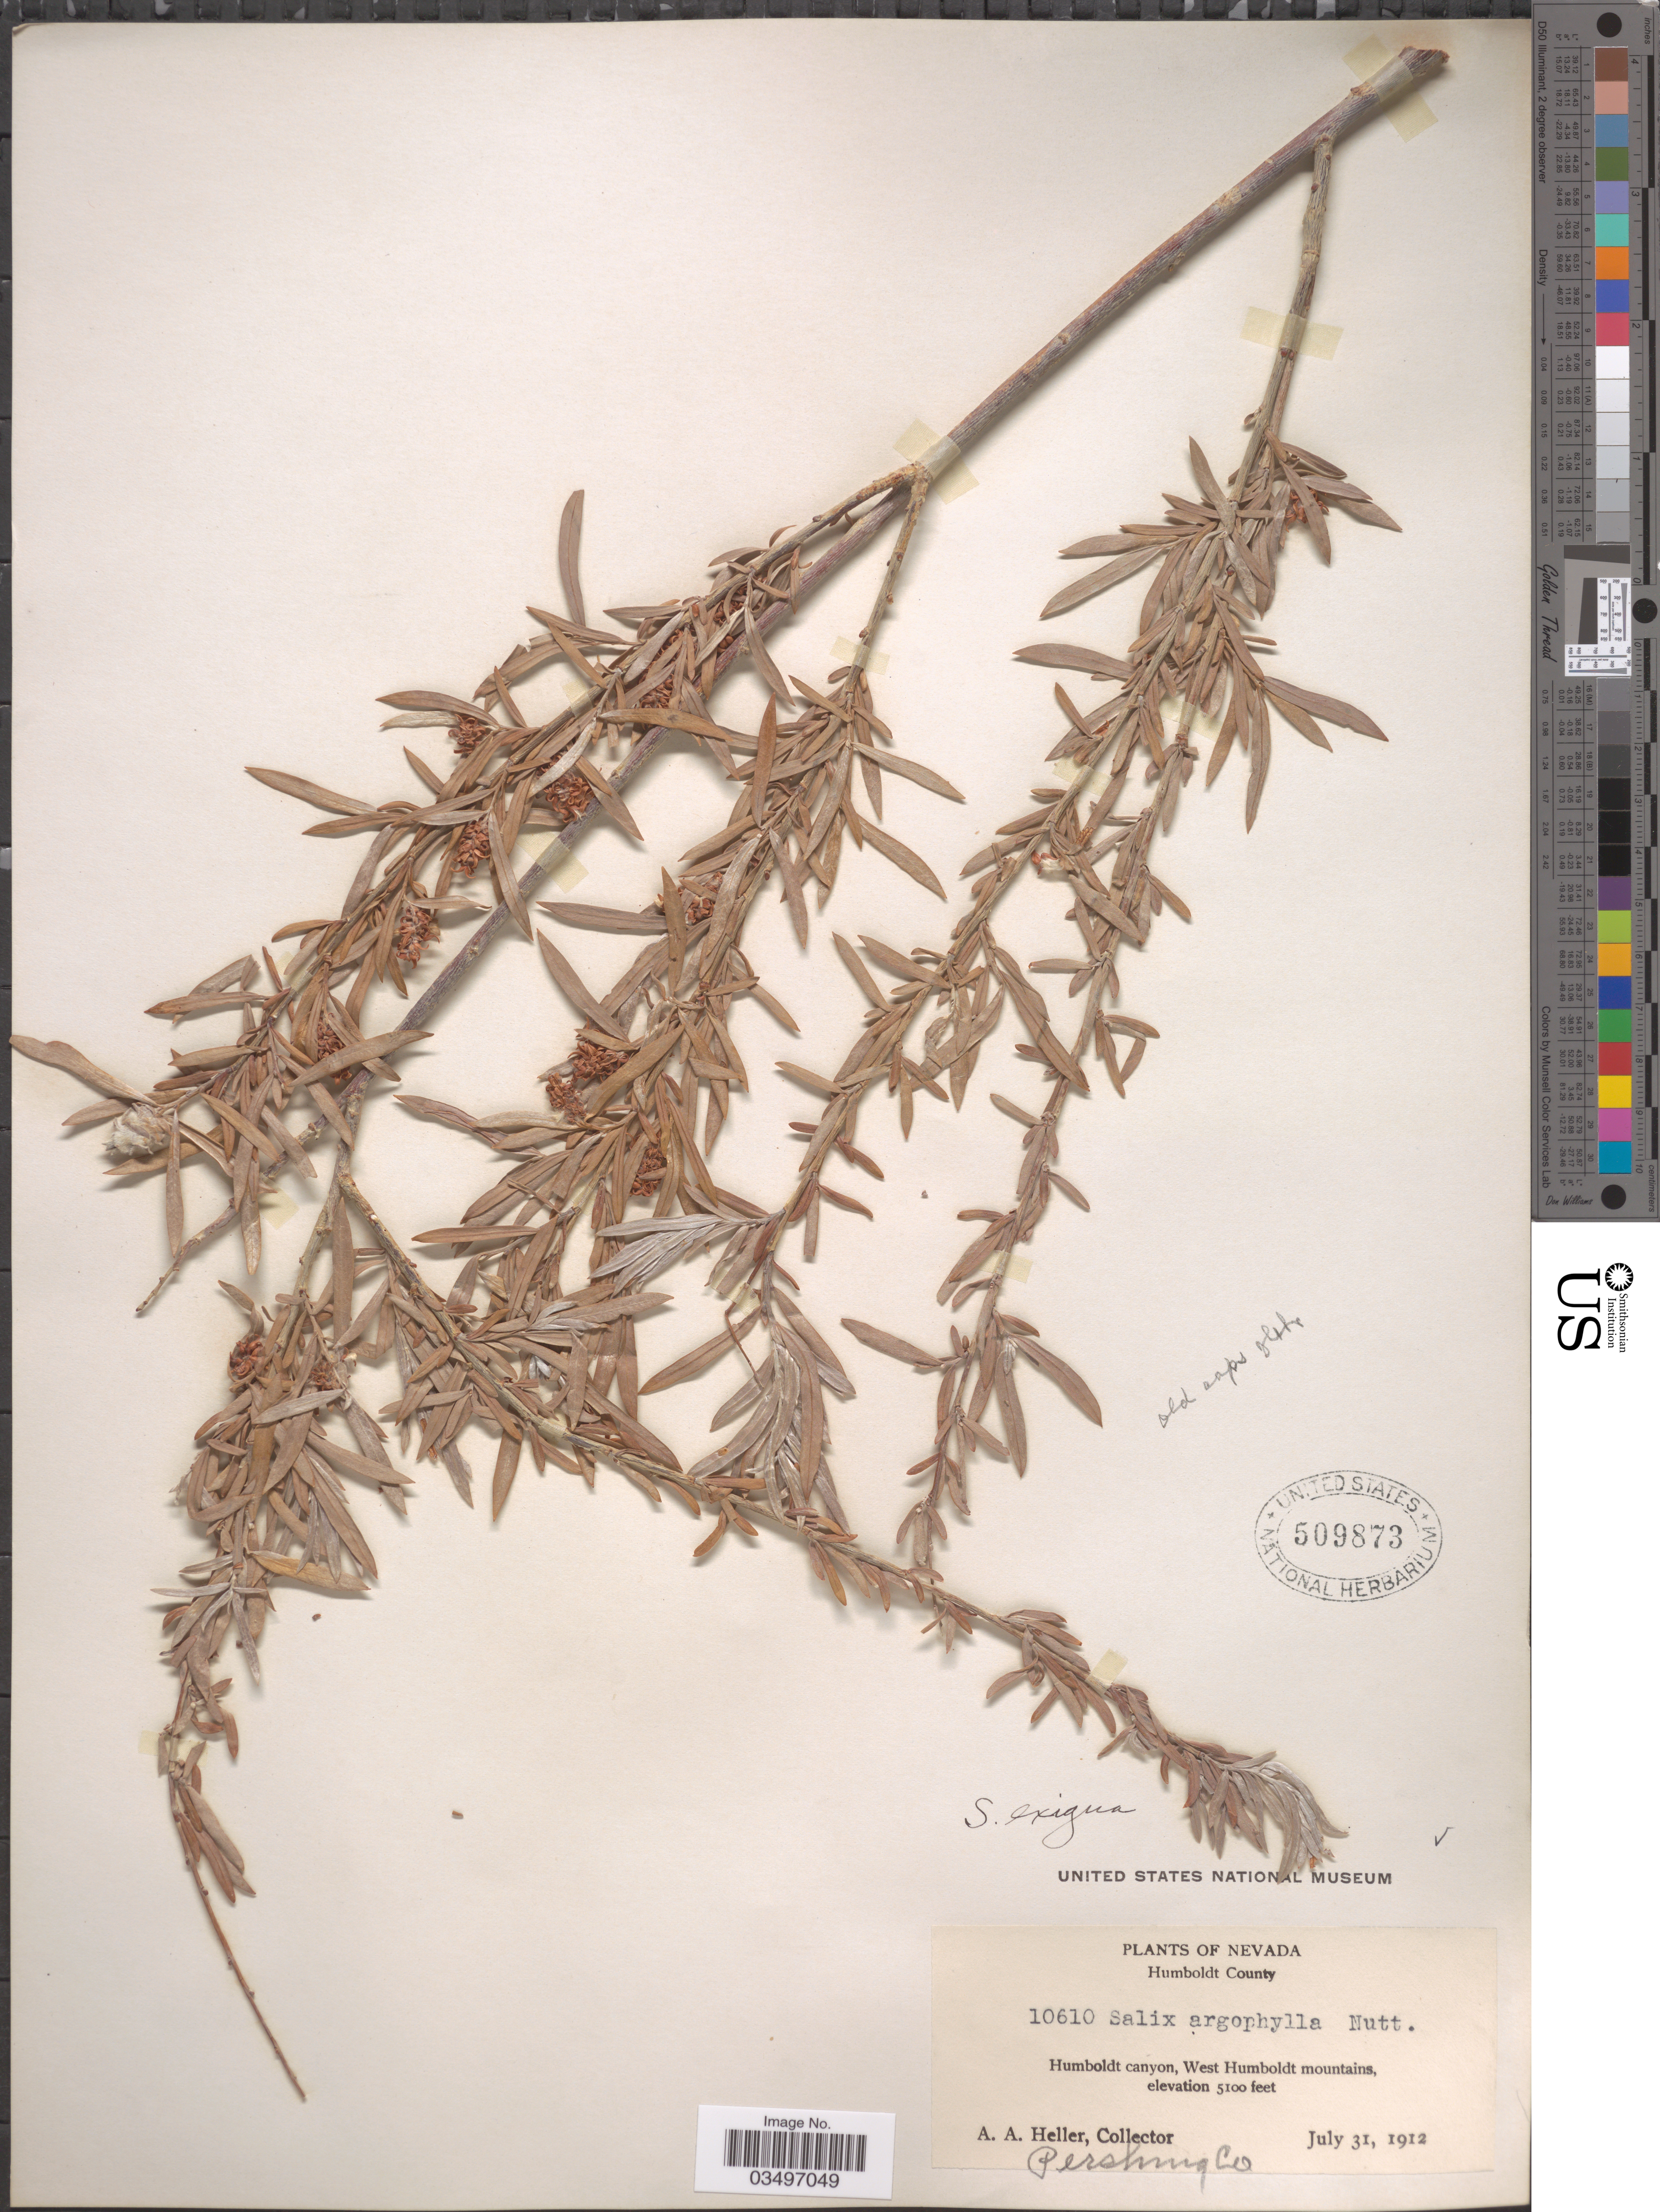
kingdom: Plantae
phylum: Tracheophyta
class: Magnoliopsida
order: Malpighiales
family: Salicaceae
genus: Salix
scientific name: Salix exigua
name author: Nutt.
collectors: A. A. Heller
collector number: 10610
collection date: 1912-07-31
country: United States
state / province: Nevada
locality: Humboldt County. West Humboldt mountains. Pershing Co.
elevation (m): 1554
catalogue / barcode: US 509873